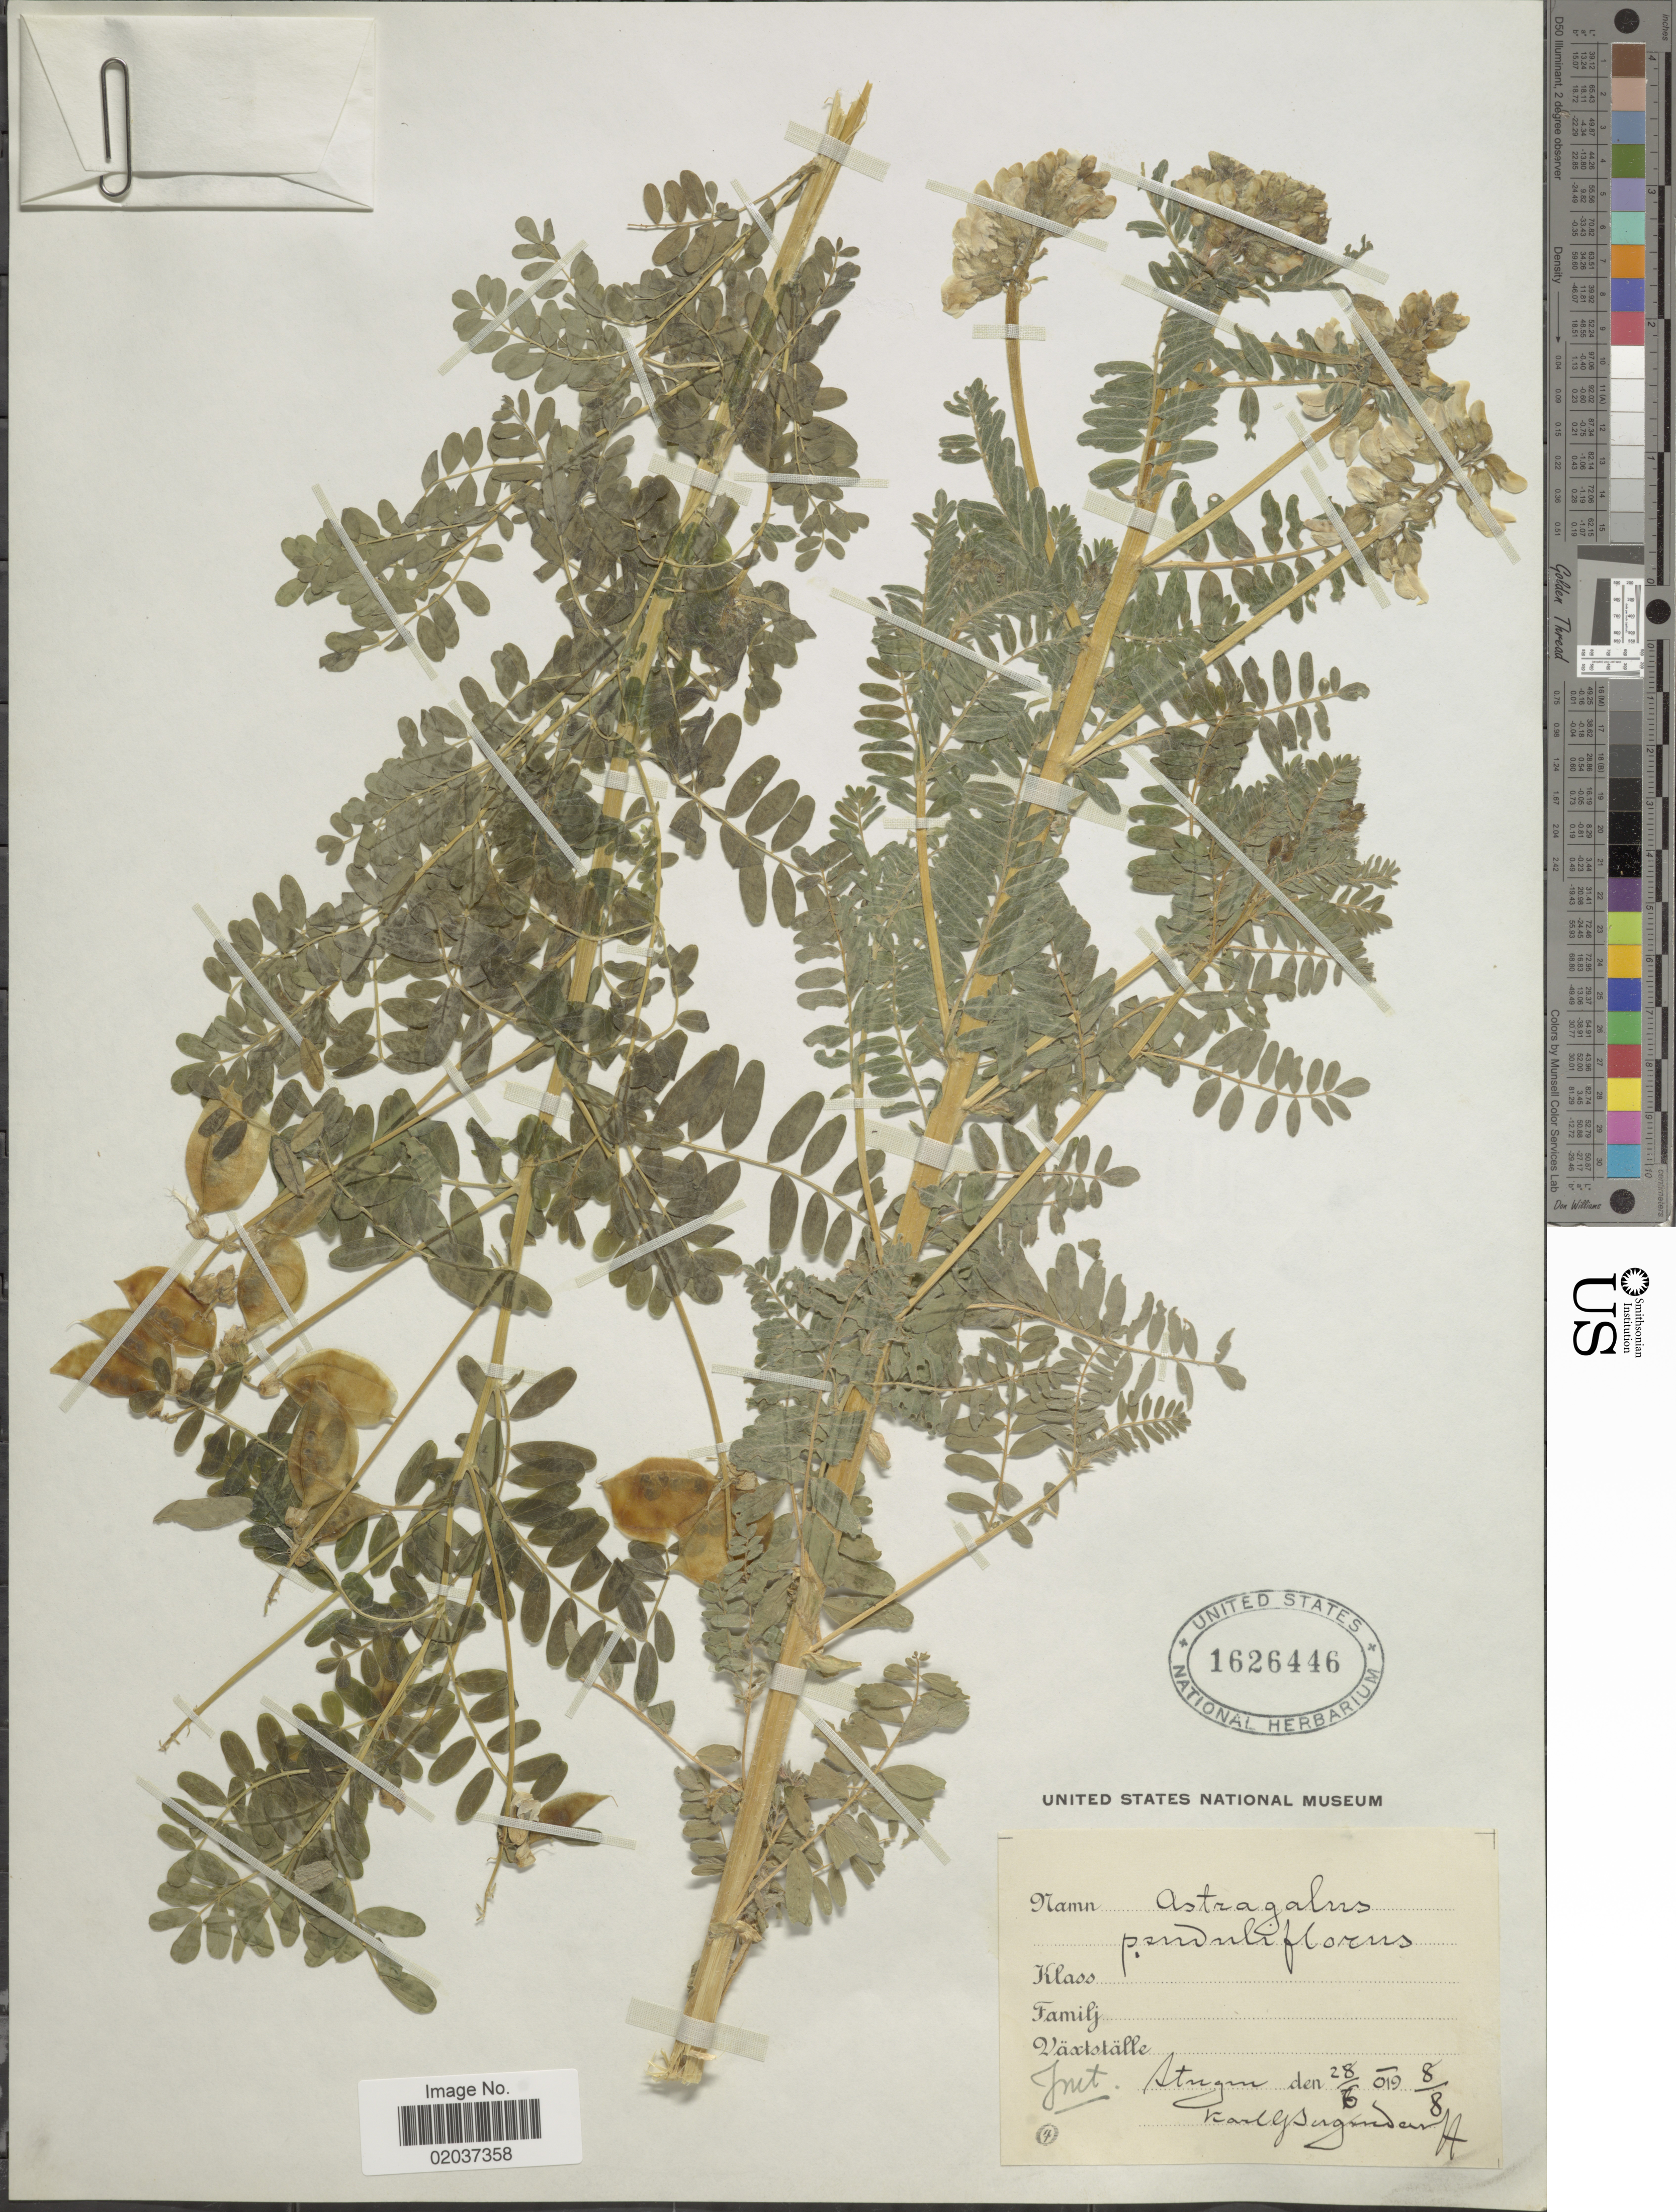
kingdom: Plantae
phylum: Tracheophyta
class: Magnoliopsida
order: Fabales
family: Fabaceae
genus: Astragalus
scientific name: Astragalus penduliflorus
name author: Lam.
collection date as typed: Transcribed d/m/y: 28/6/19 to 8/8/19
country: Sweden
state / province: Jämtland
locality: Jmt. Stugum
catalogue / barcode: US 1626446